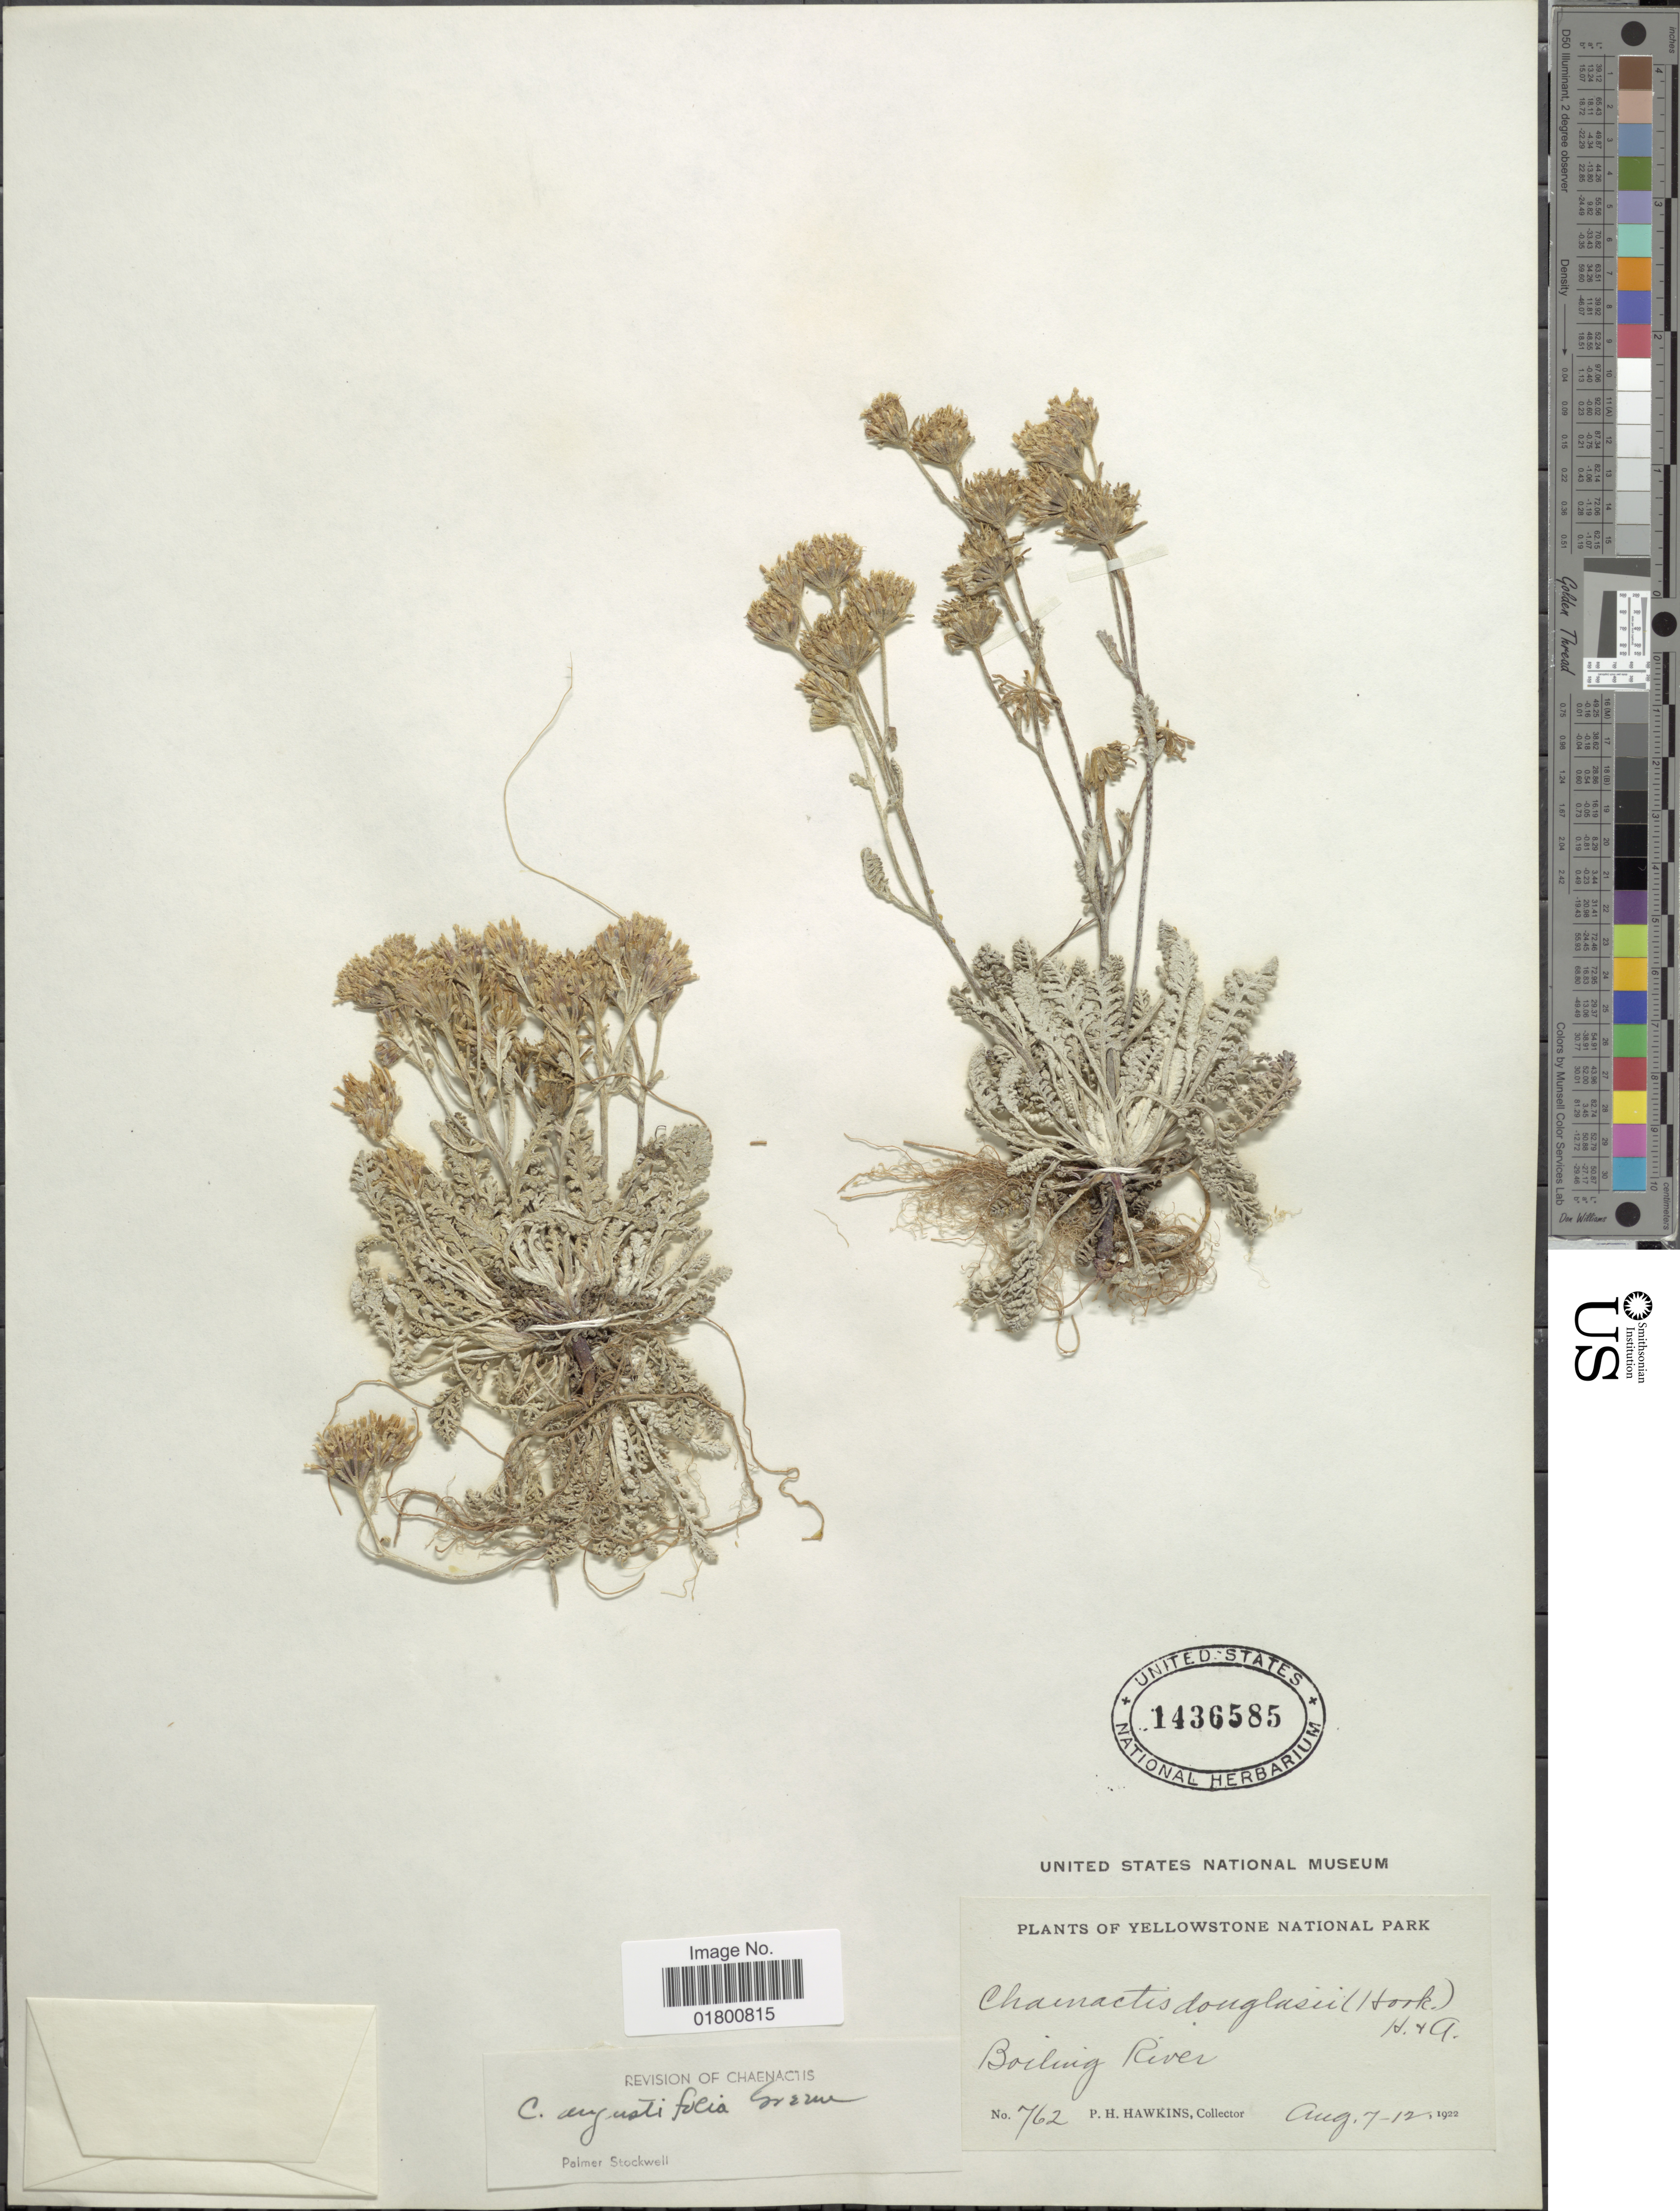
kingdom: Plantae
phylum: Tracheophyta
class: Magnoliopsida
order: Asterales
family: Asteraceae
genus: Chaenactis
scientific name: Chaenactis angustifolia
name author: Greene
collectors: P. Hawkins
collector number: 762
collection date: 1922-08-07/1922-08-12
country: United States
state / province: Wyoming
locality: Yellowstone National Park, Boiling River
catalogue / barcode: US 1436585